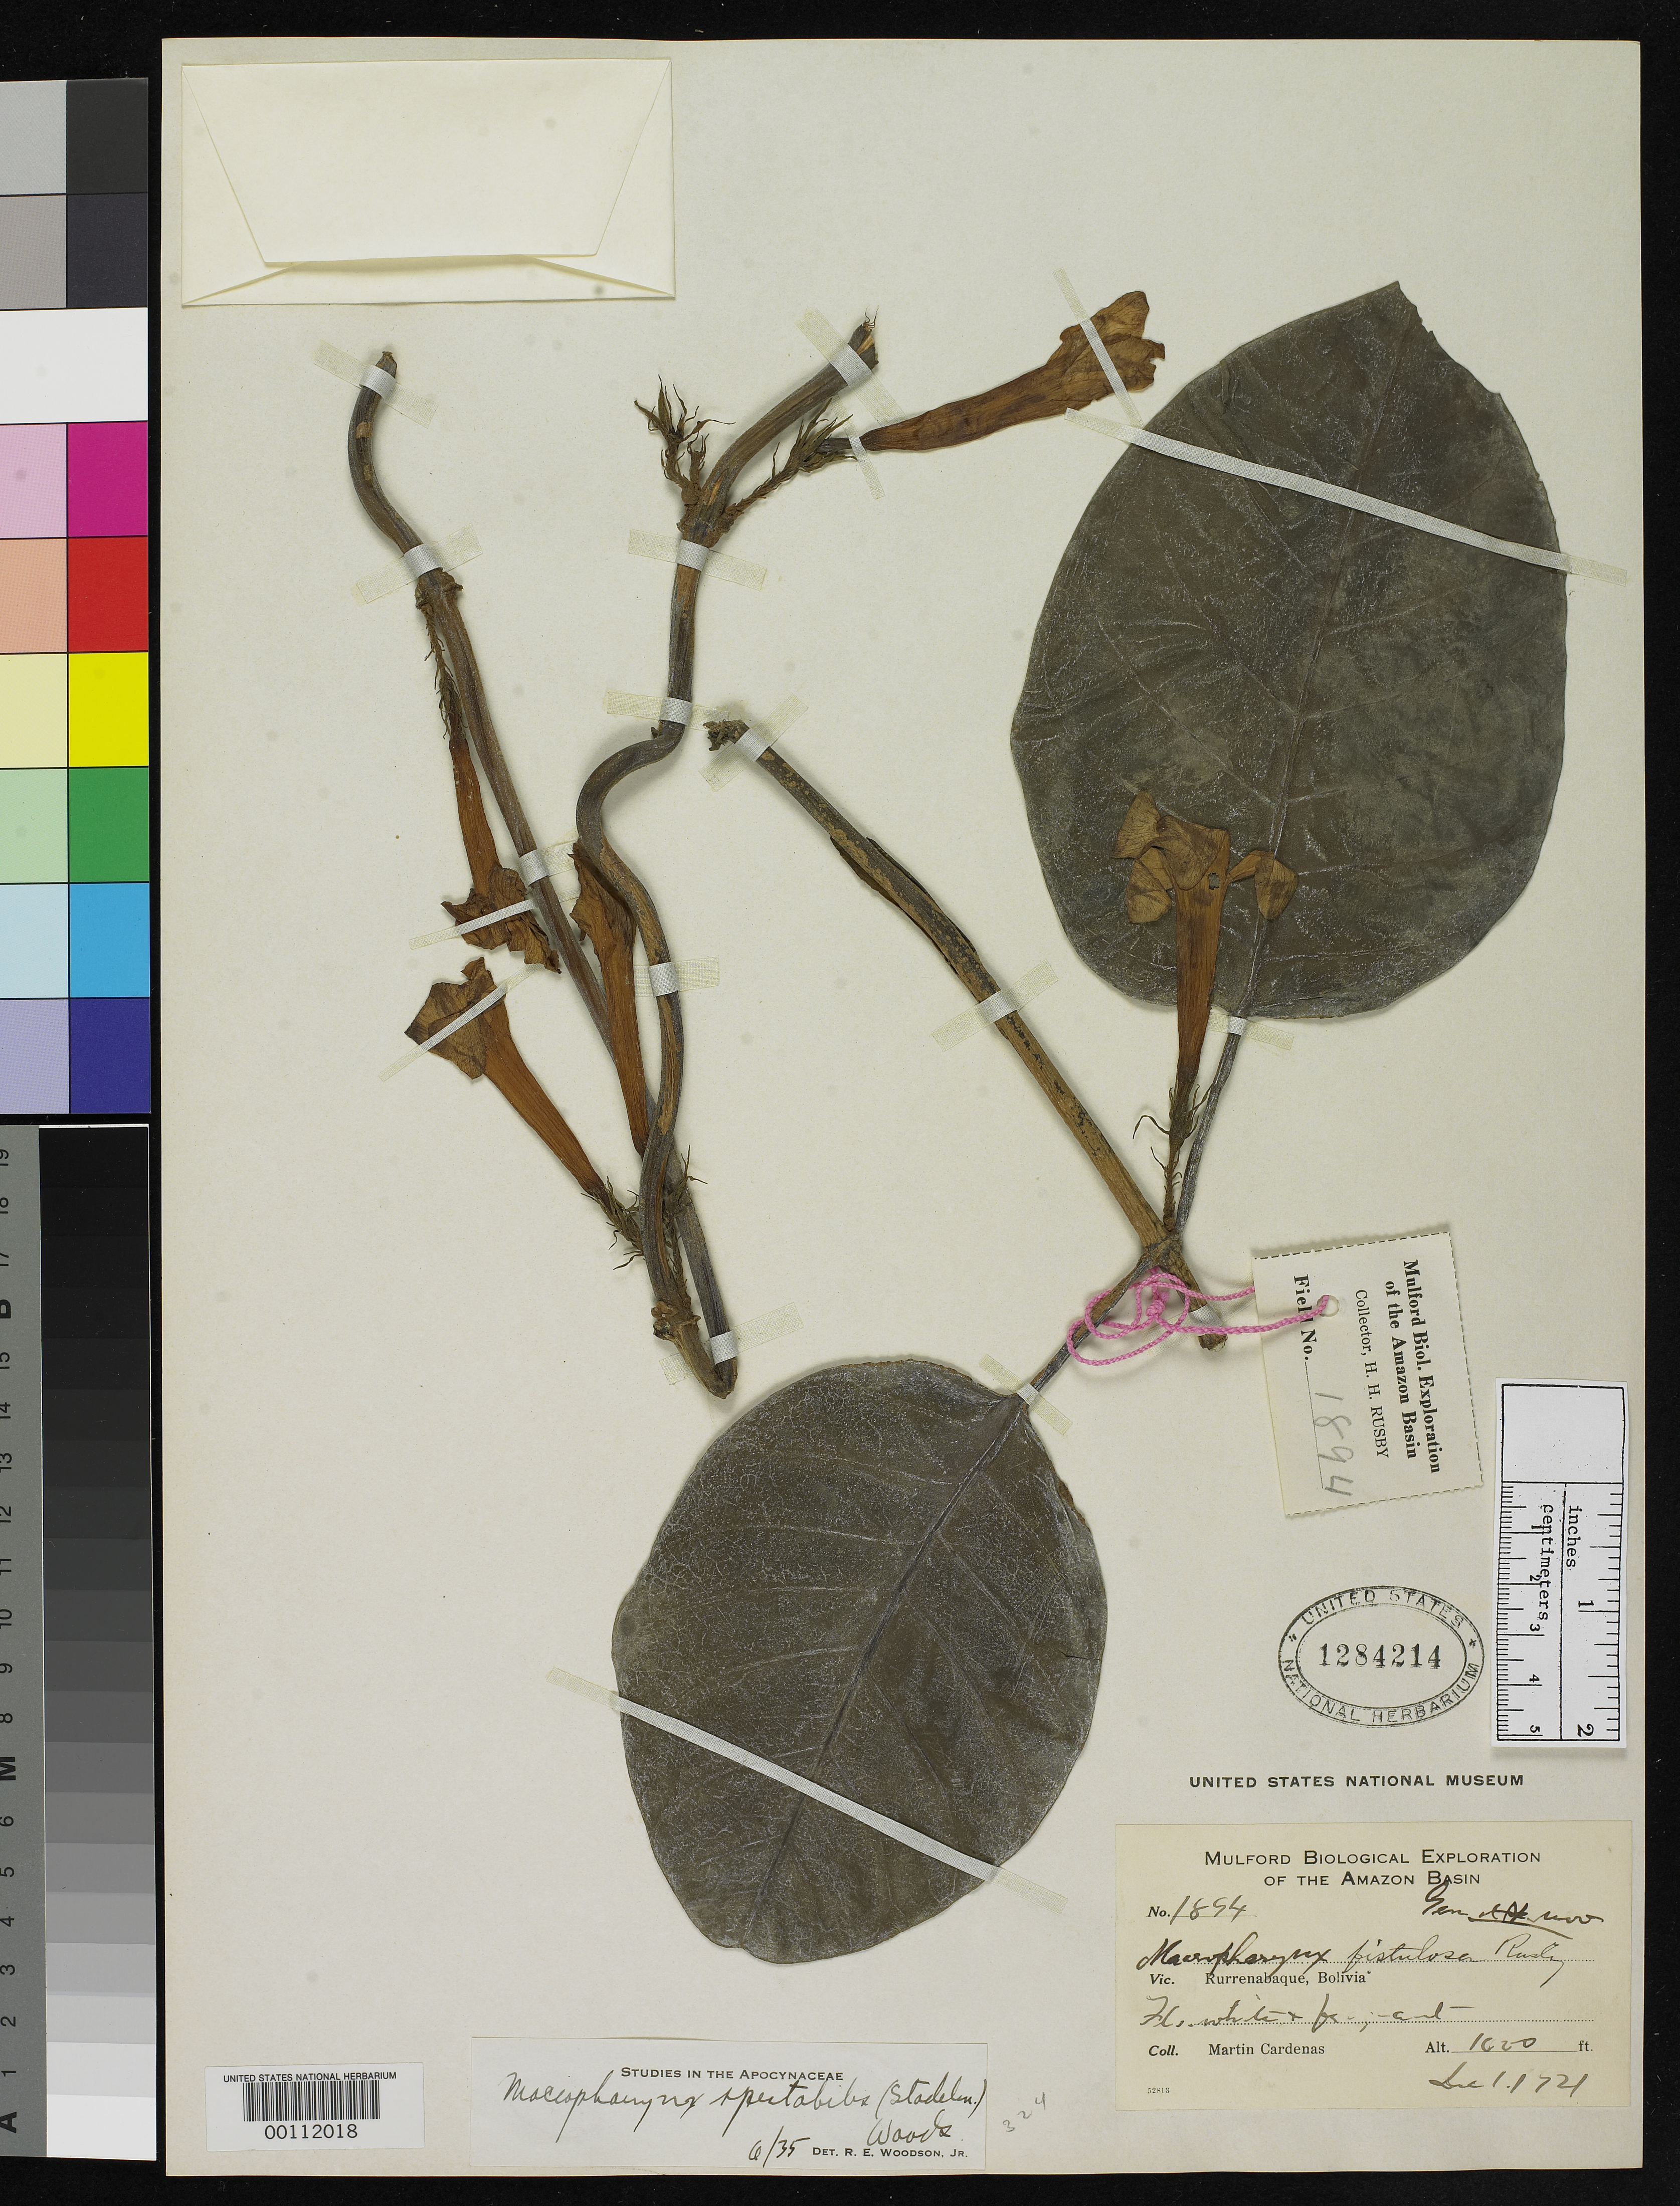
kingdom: Plantae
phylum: Tracheophyta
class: Magnoliopsida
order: Gentianales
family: Apocynaceae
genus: Macropharynx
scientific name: Macropharynx fistulosa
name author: Rusby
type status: Type Collection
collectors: M. Cárdenas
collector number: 1894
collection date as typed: Dec 1, 1921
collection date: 1921-12-01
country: Bolivia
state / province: Beni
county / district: José Ballivián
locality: Rurrenabaque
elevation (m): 305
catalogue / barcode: US 1284214